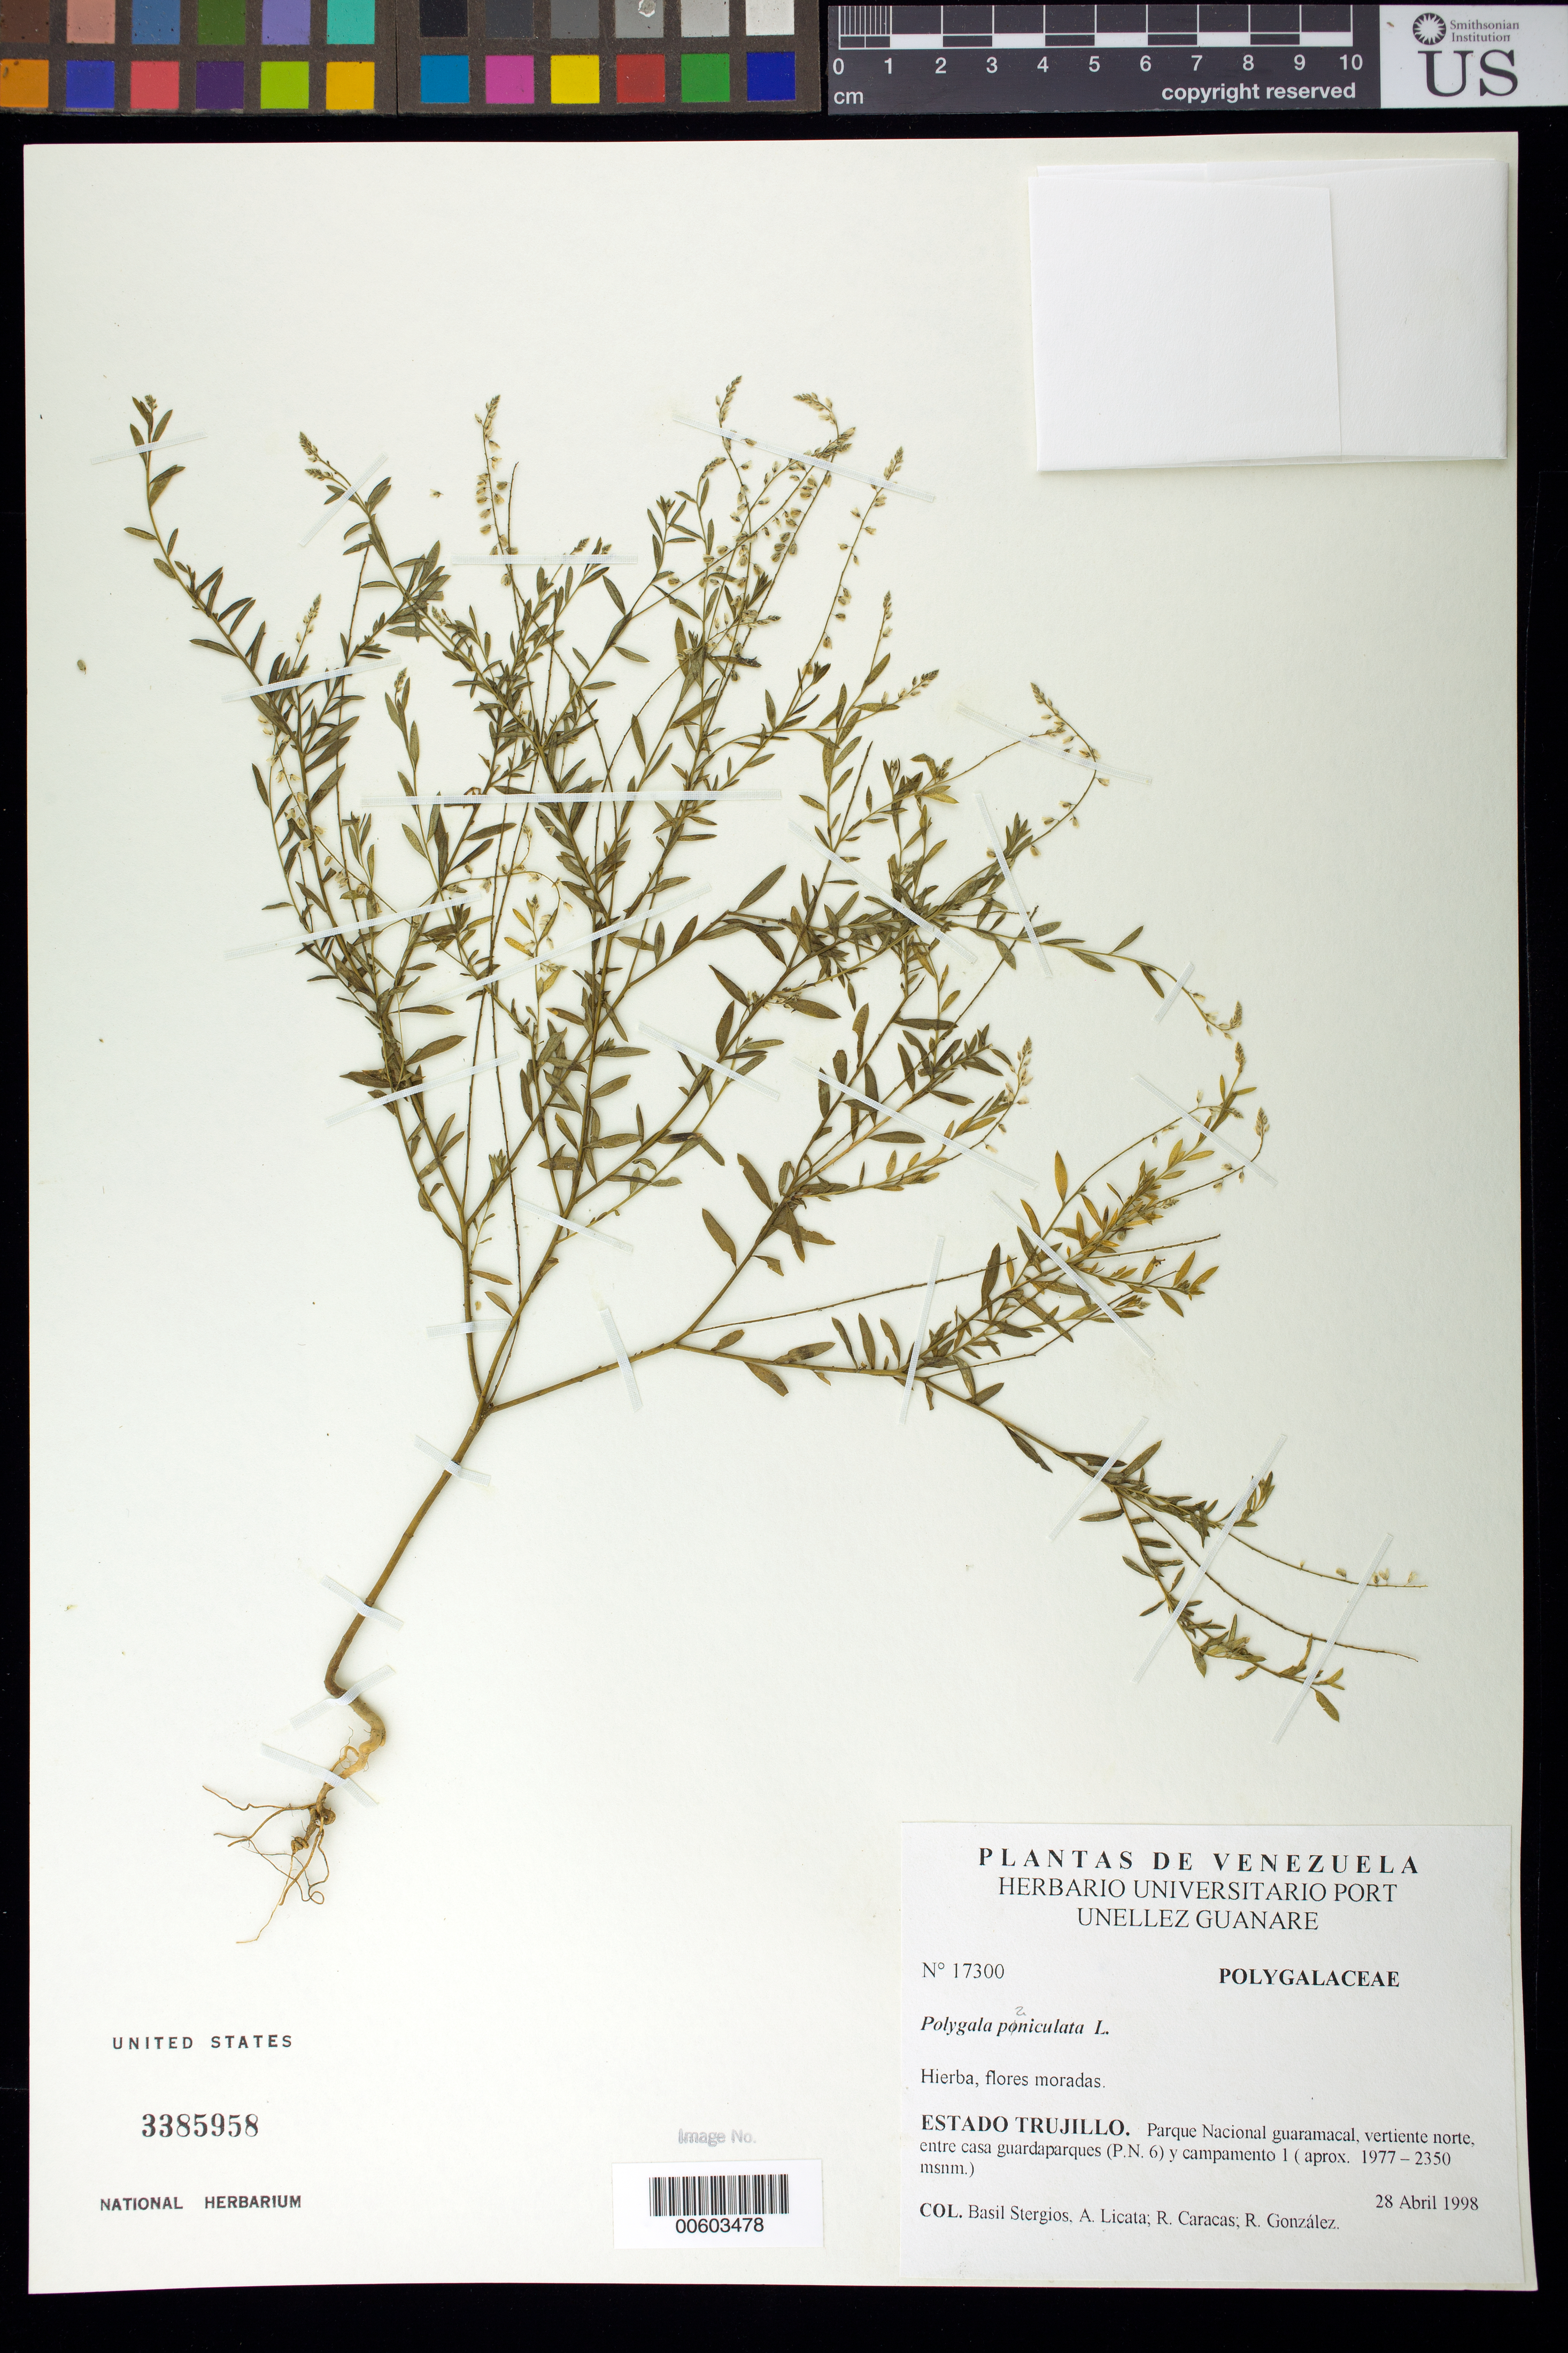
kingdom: Plantae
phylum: Tracheophyta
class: Magnoliopsida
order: Fabales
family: Polygalaceae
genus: Polygala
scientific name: Polygala paniculata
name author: L.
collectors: B. G. Stergios, B. Licata, R. Caracas & R. González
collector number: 17300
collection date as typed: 28 Apr 1998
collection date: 1998-04-28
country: Venezuela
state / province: Trujillo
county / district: Boconó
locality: Parque Nacional Guaramacal, vertiente N, entre casa guardaparques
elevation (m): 1977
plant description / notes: CTES, PORT, TEX, US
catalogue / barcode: US 3385958